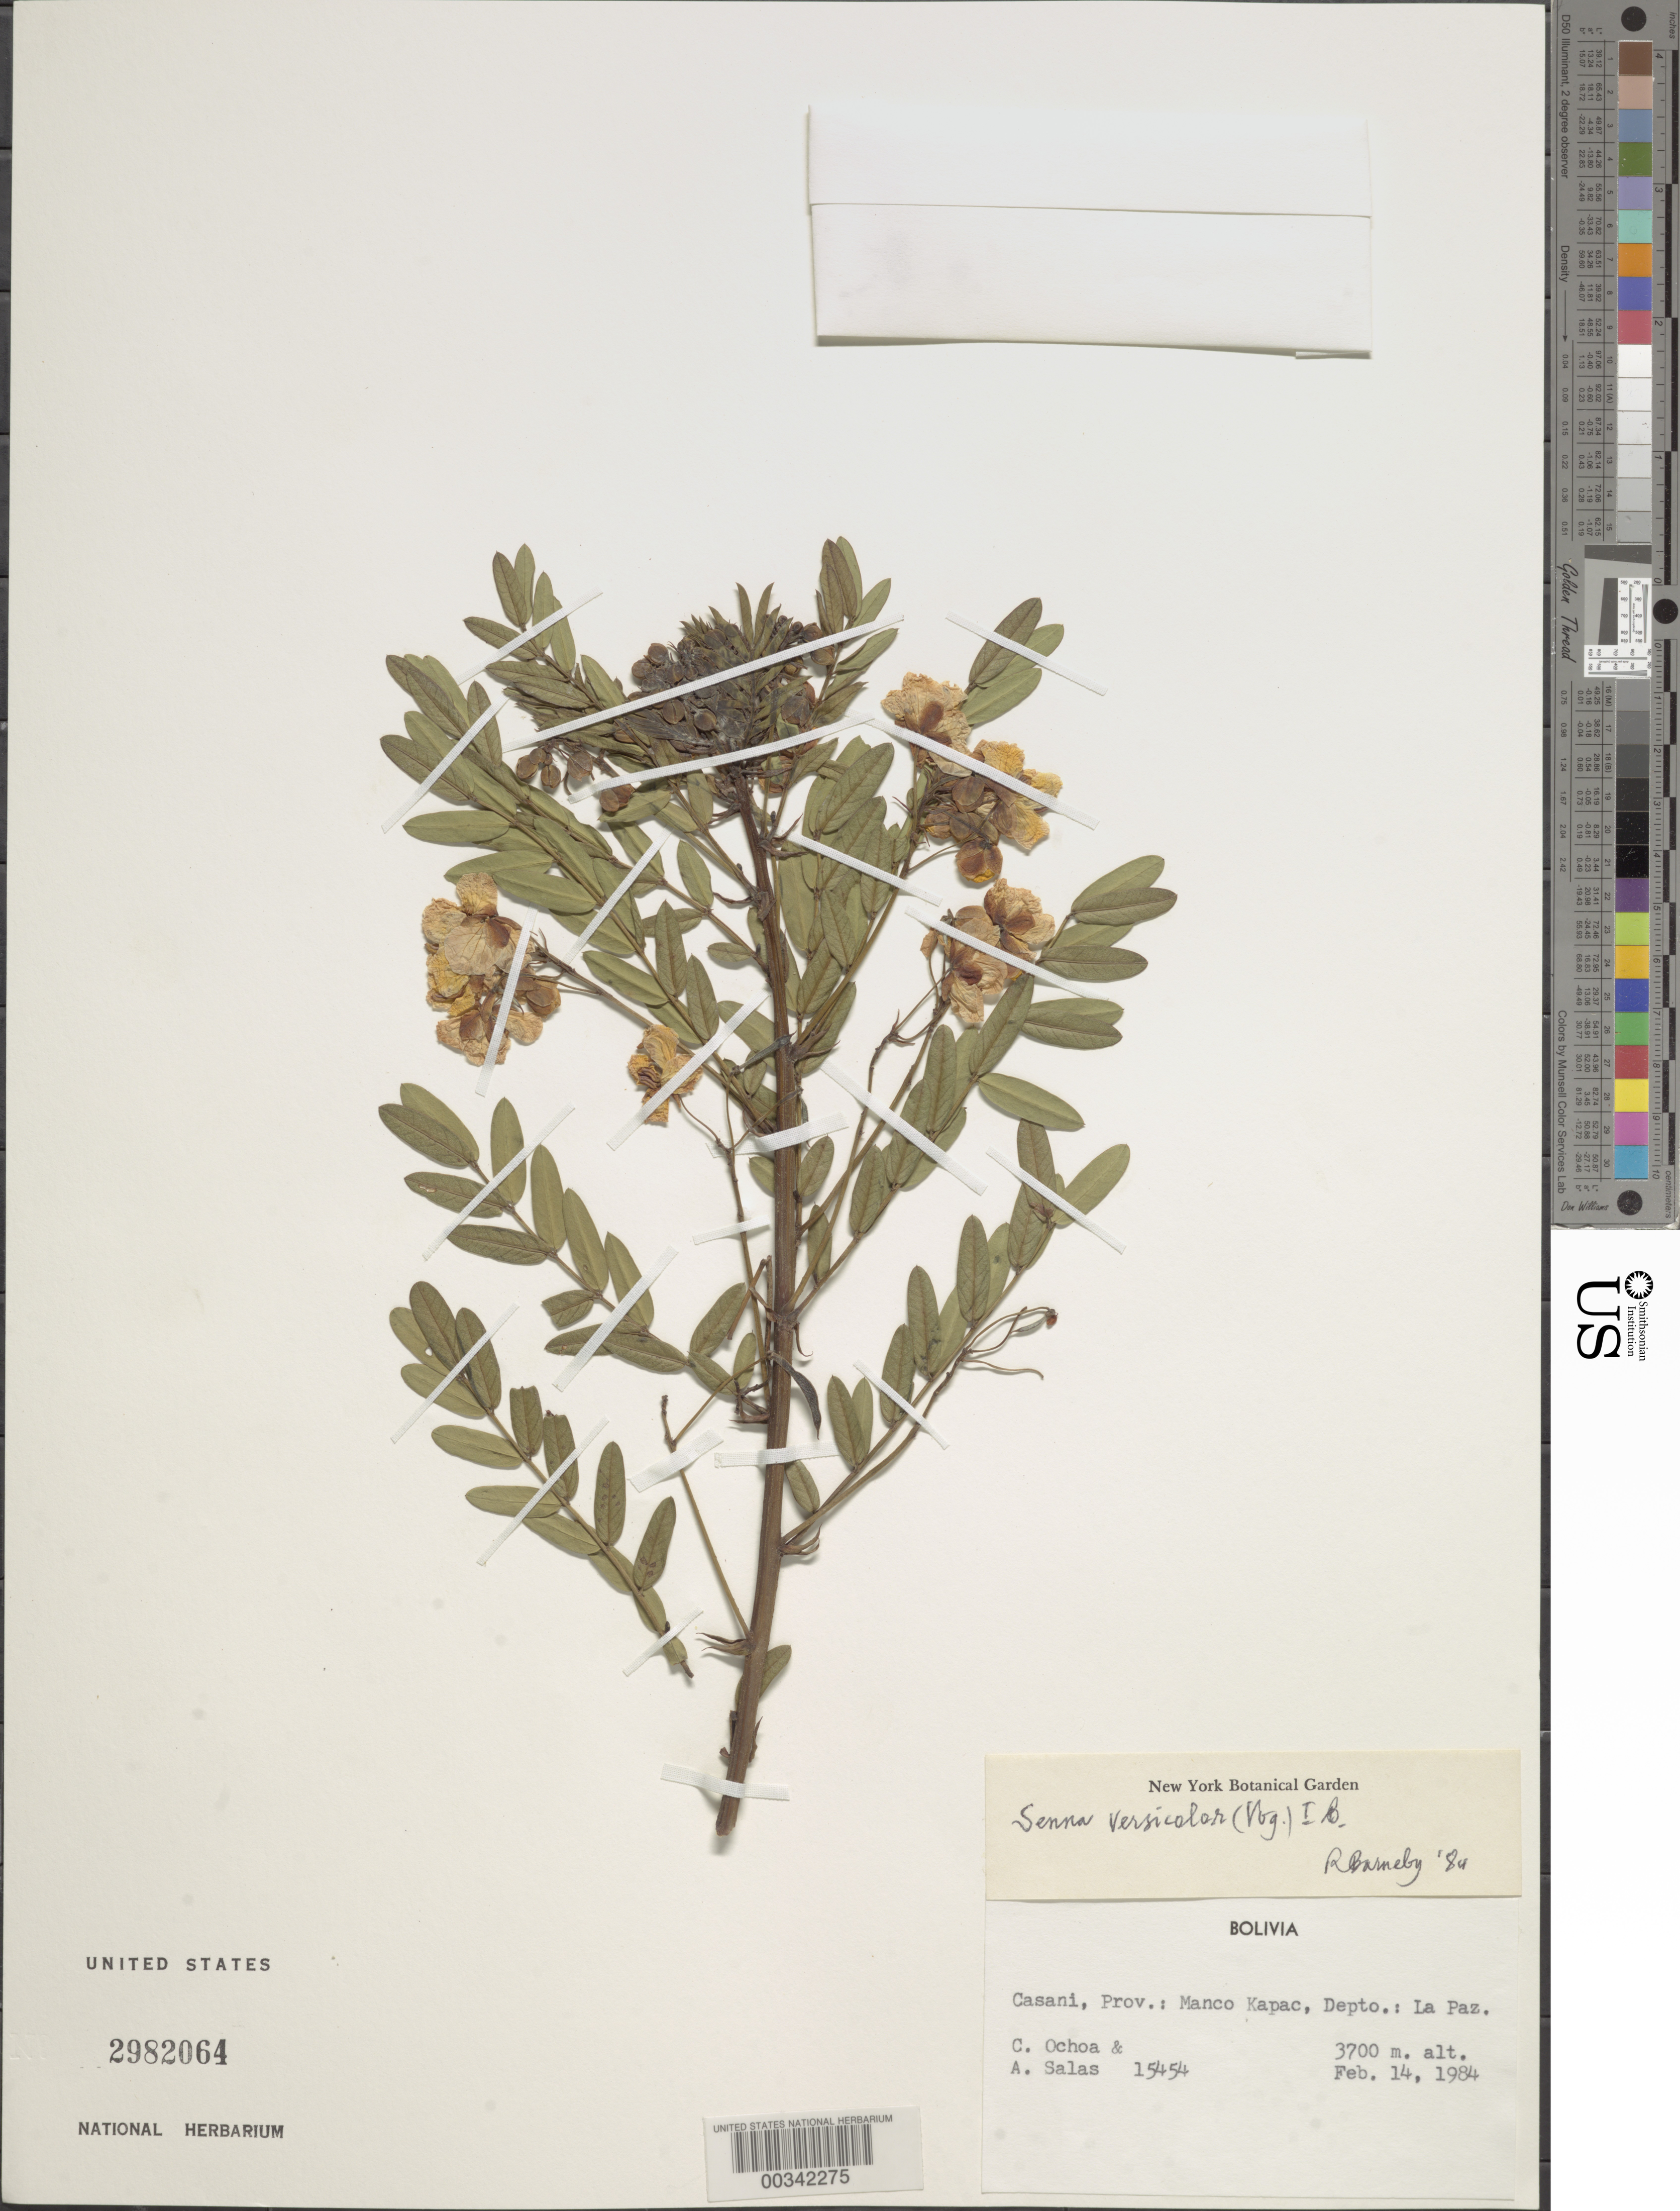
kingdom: Plantae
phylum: Tracheophyta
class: Magnoliopsida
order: Fabales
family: Fabaceae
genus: Senna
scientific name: Senna versicolor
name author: (Meyen ex Vogel) H.S. Irwin & Barneby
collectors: C. M. Ochoa & A. Salas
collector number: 15454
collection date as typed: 14 Feb 1984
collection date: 1984-02-14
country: Bolivia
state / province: La Paz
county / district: Manco Kapac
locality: Casani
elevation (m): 3700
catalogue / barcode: US 2982064